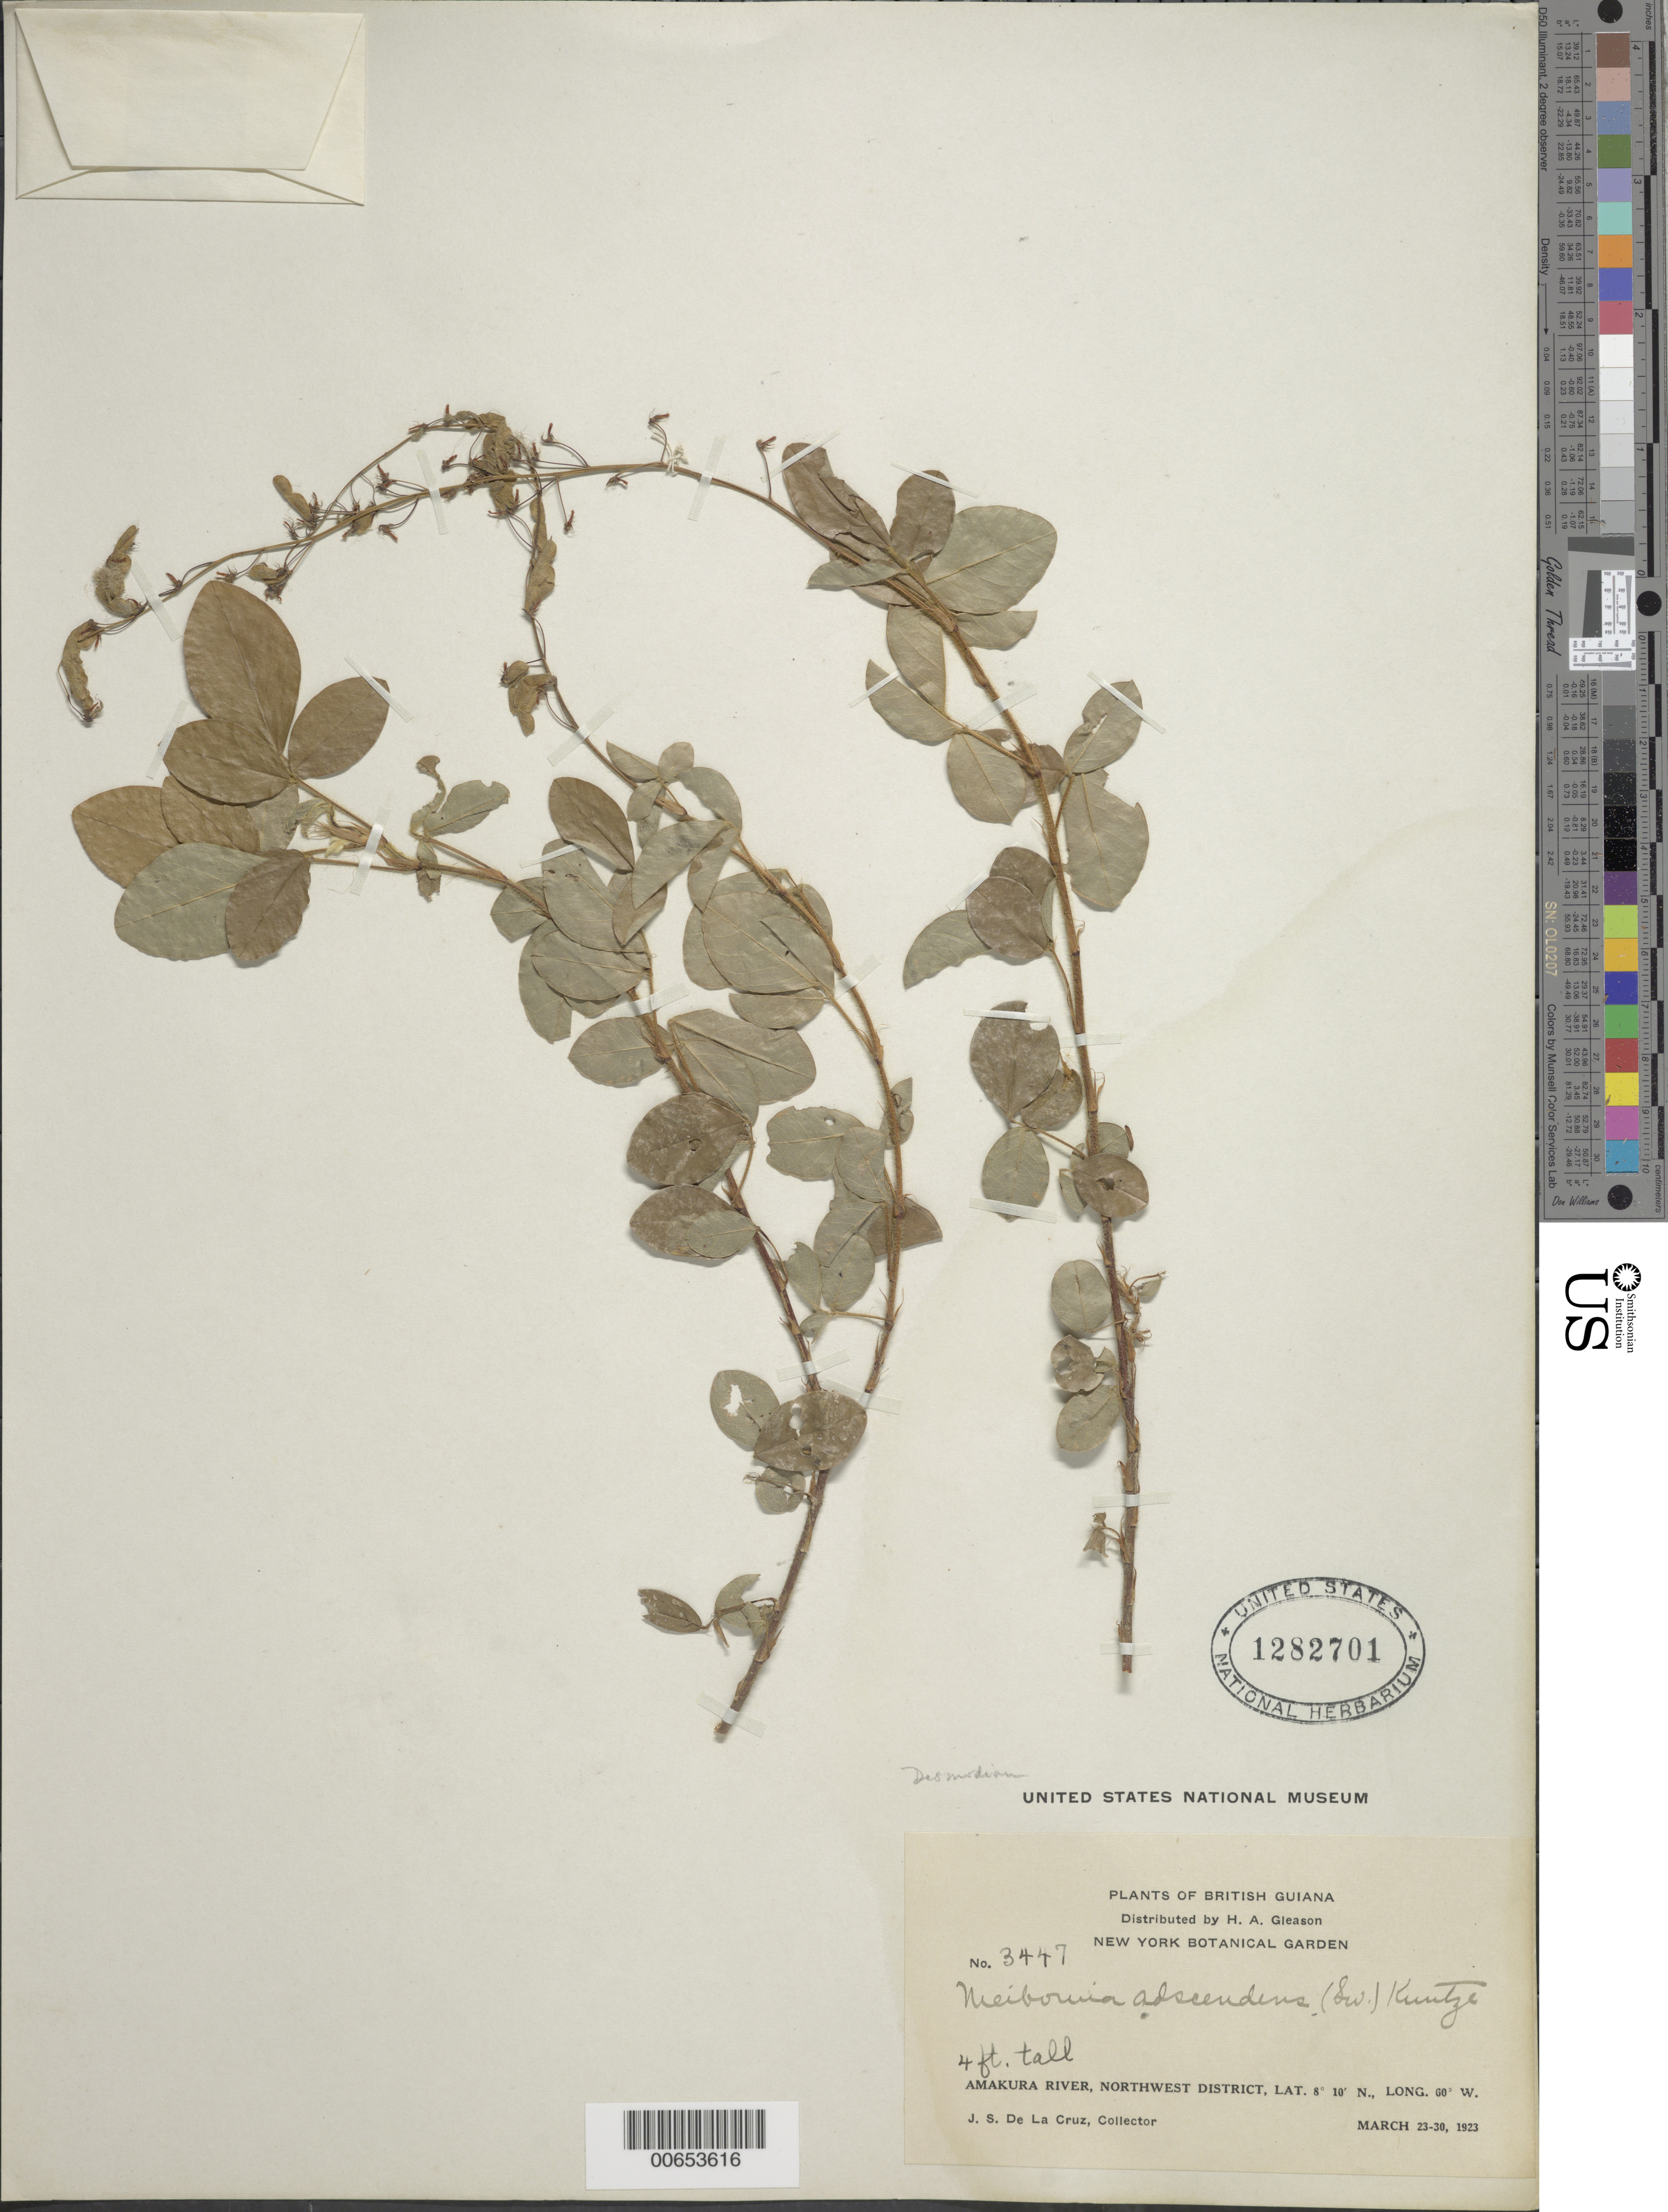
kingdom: Plantae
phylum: Tracheophyta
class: Magnoliopsida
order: Fabales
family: Fabaceae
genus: Grona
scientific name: Grona adscendens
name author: (Sw.) H. Ohashi & K. Ohashi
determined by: Strong, Mark T., (BOT), Smithsonian Institution - National Museum of Natural History (UNITED STATES)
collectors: J. S. de la Cruz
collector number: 3447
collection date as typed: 23-Mar-23 to 30-Mar-23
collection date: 1923-03-23/1923-03-30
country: Guyana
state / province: Barima-Waini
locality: Amakura R., NW District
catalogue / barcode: US 1282701